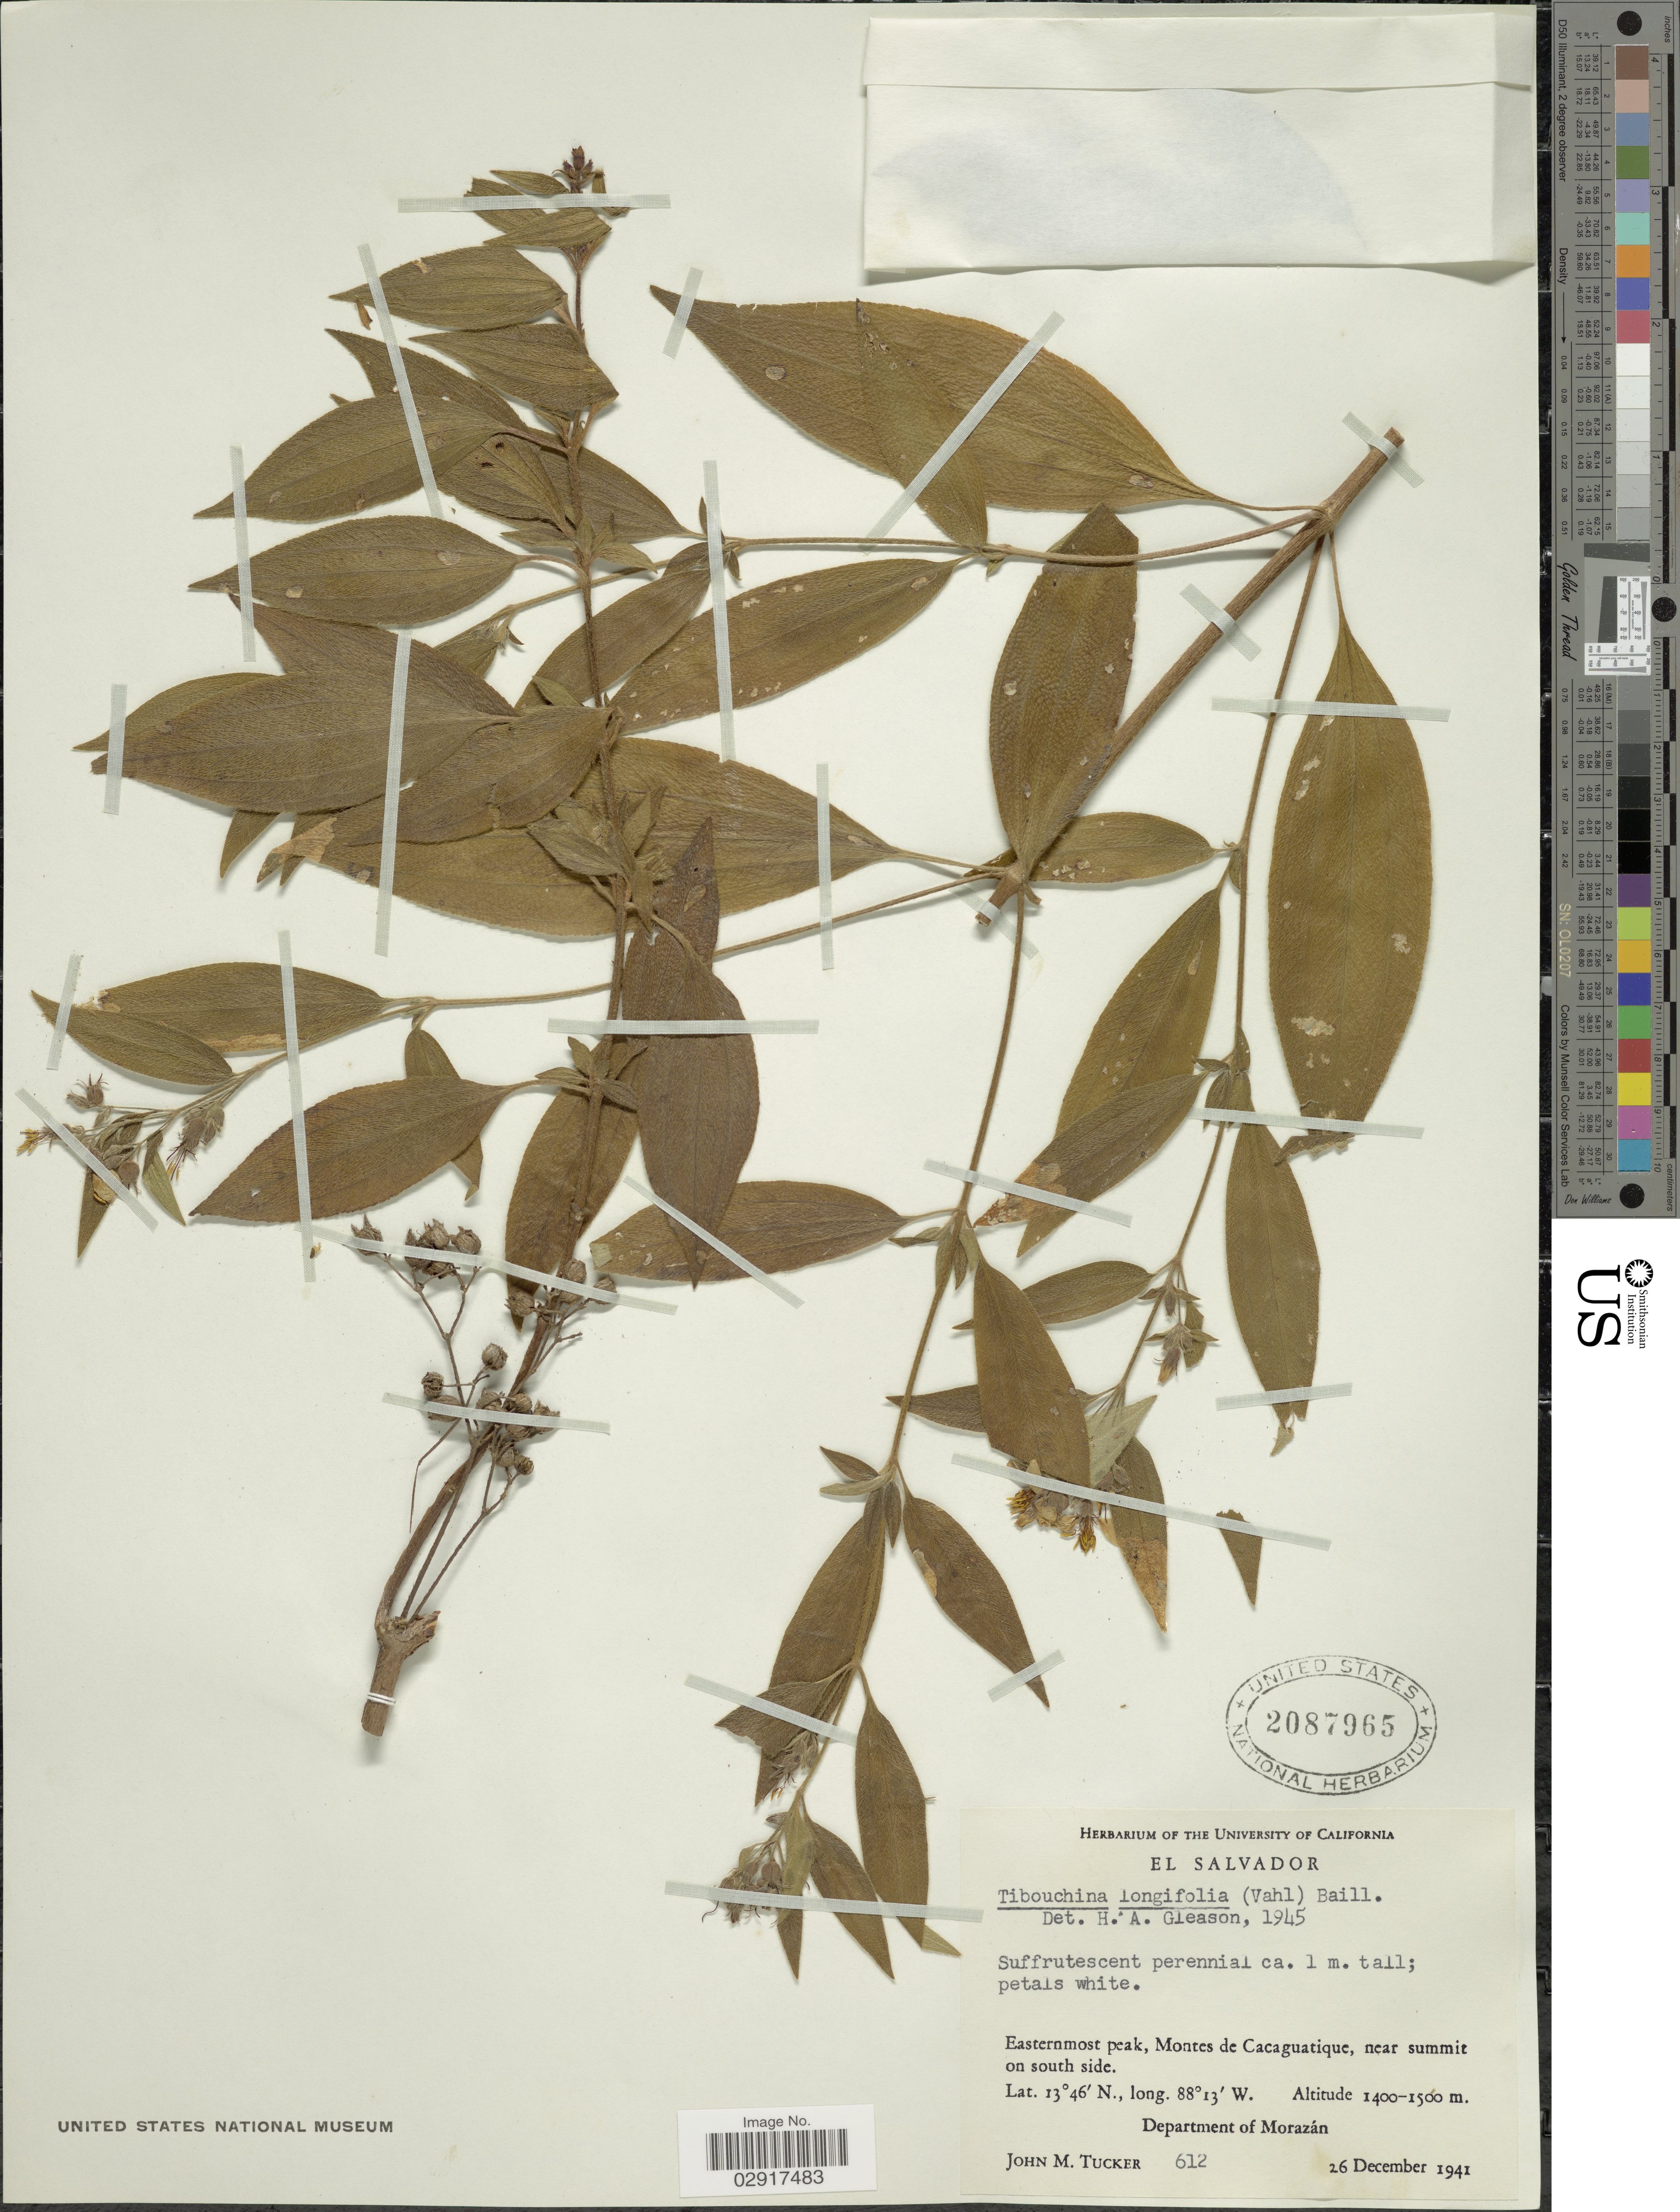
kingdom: Plantae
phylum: Tracheophyta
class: Magnoliopsida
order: Myrtales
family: Melastomataceae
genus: Chaetogastra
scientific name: Chaetogastra longifolia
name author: (Vahl) DC.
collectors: J. M. Tucker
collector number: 612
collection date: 1941-12-26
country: El Salvador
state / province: Morazan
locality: Easternmost peak, Montes de Cacaguatique, near summit on south side. Department of Morazán.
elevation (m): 1400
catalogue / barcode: US 2087965